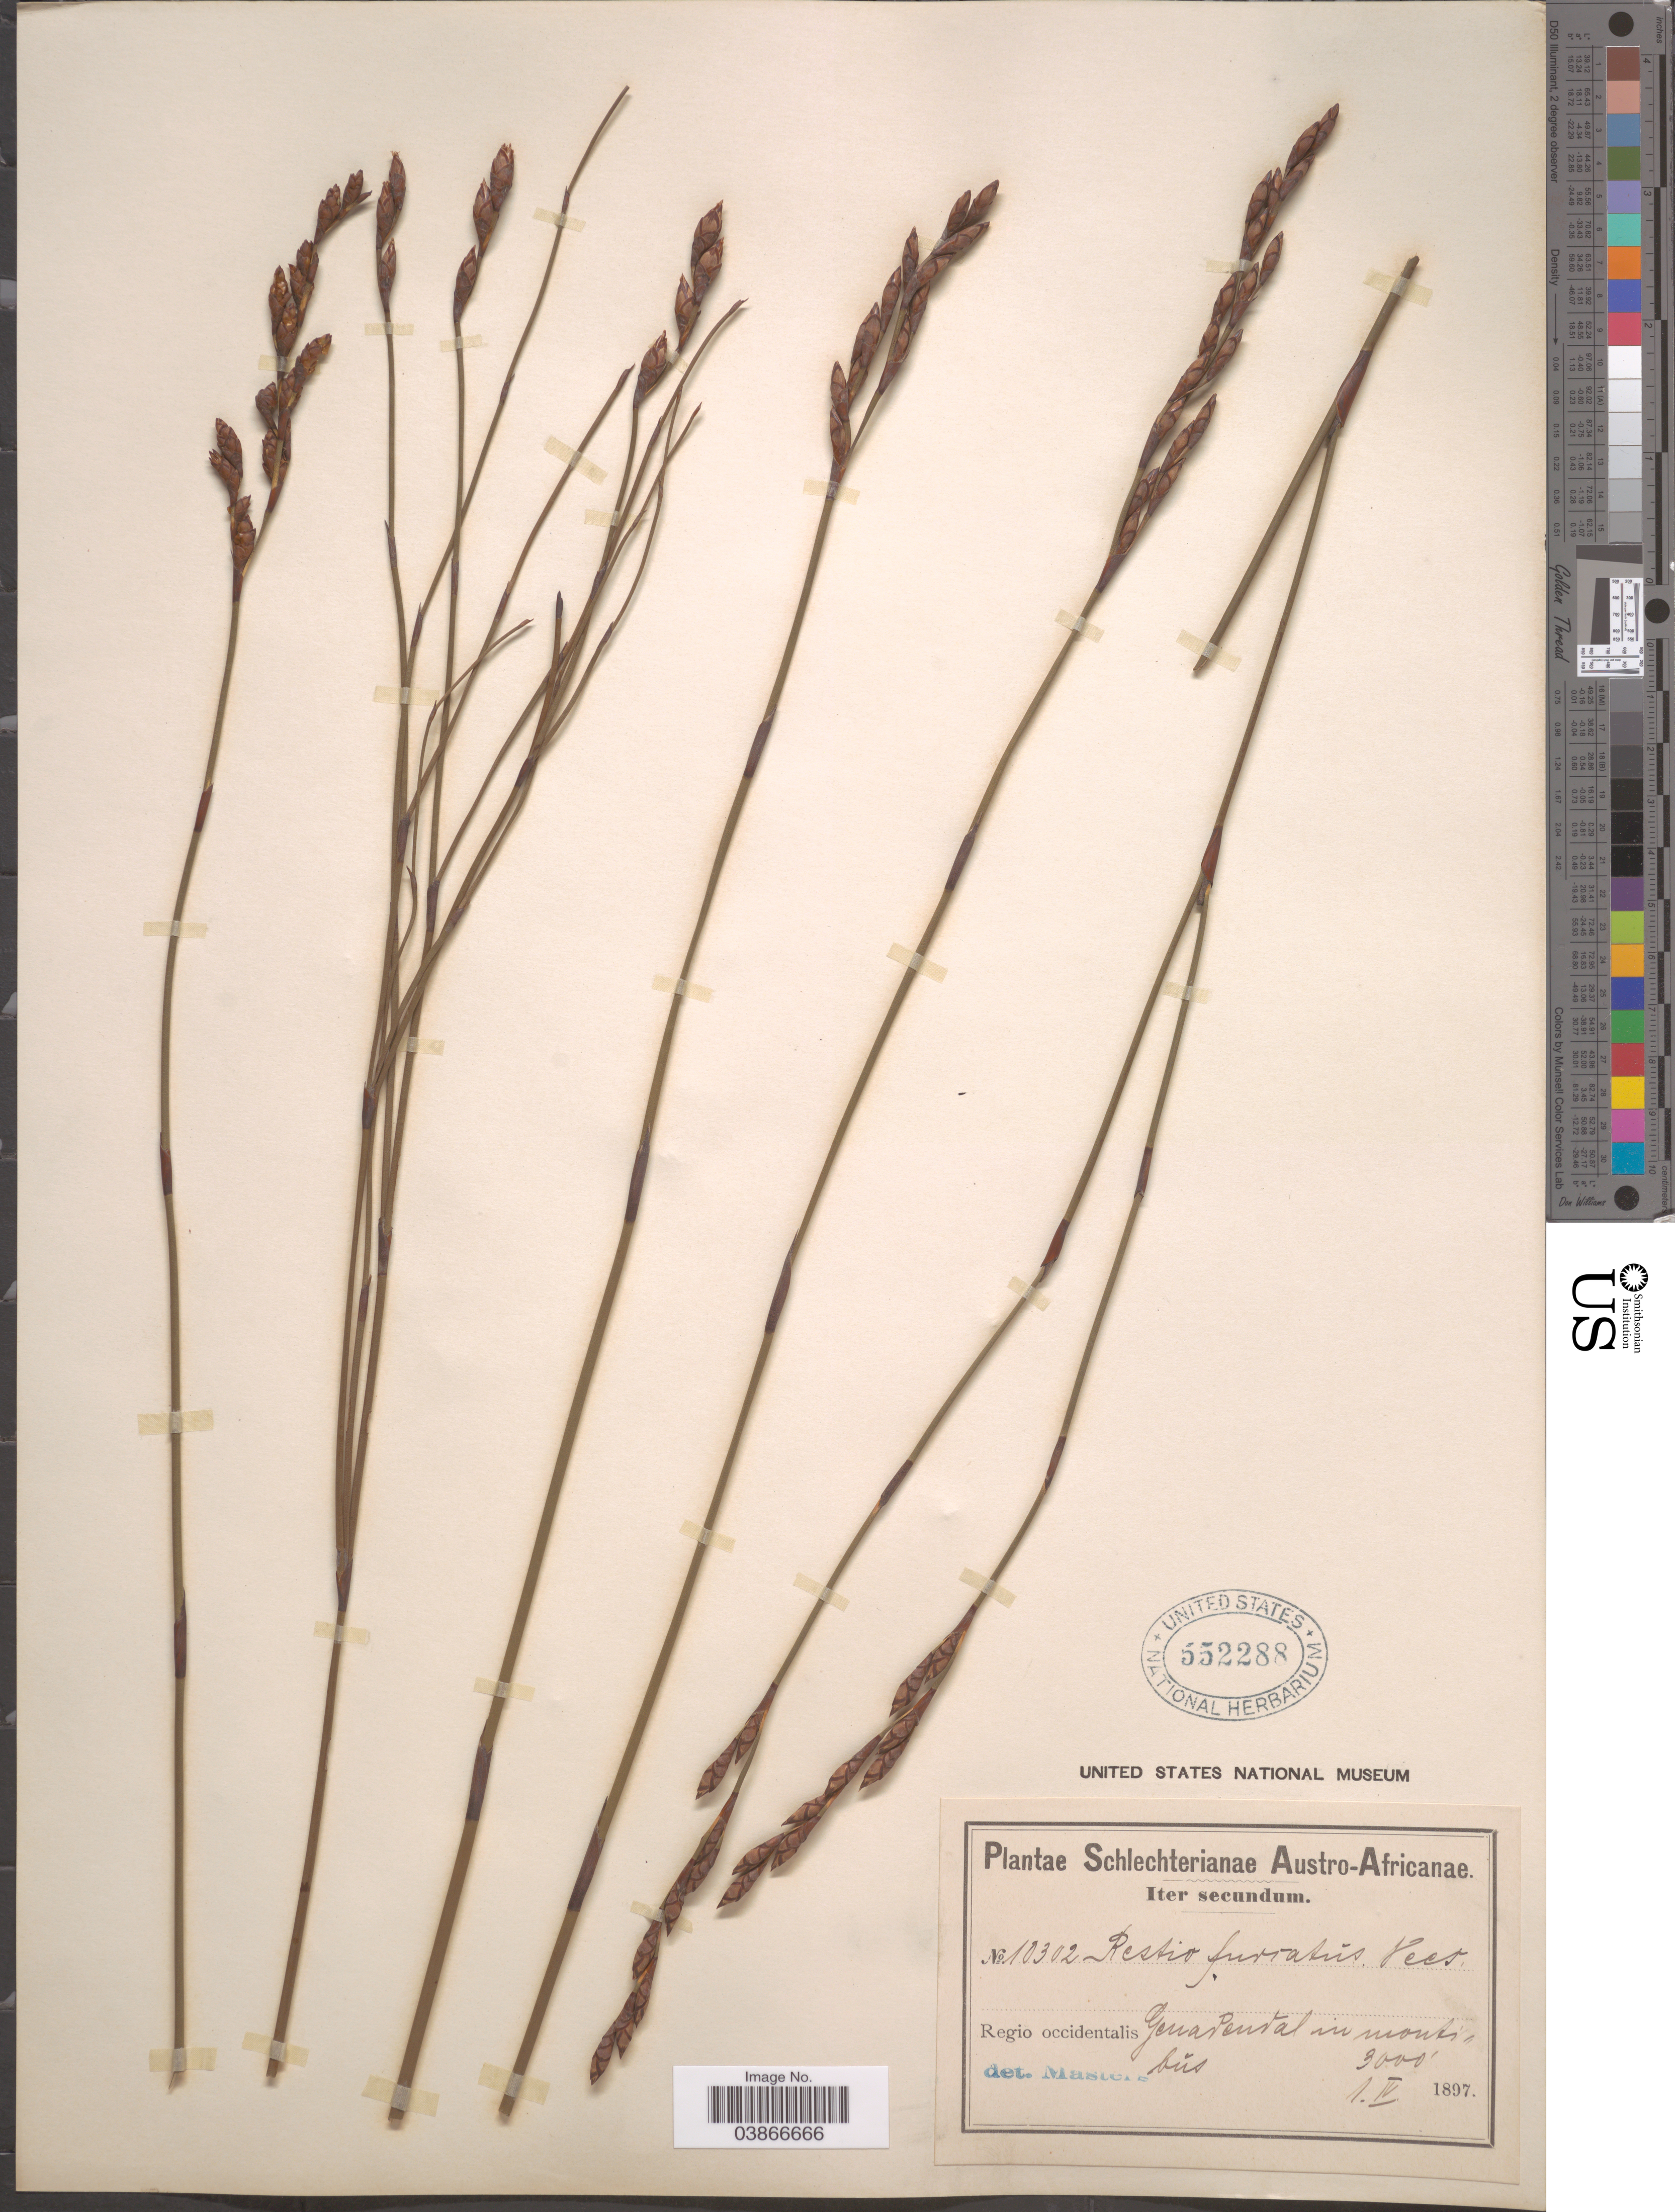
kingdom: Plantae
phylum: Tracheophyta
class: Liliopsida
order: Poales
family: Restionaceae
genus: Restio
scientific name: Restio furcatus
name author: Nees ex Mast.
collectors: Schlechter, --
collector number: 10302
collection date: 1897-04-01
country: South Africa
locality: Austro-Africanæ. Regio occidentalis Genadendal in montibus.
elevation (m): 914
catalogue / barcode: US 552288